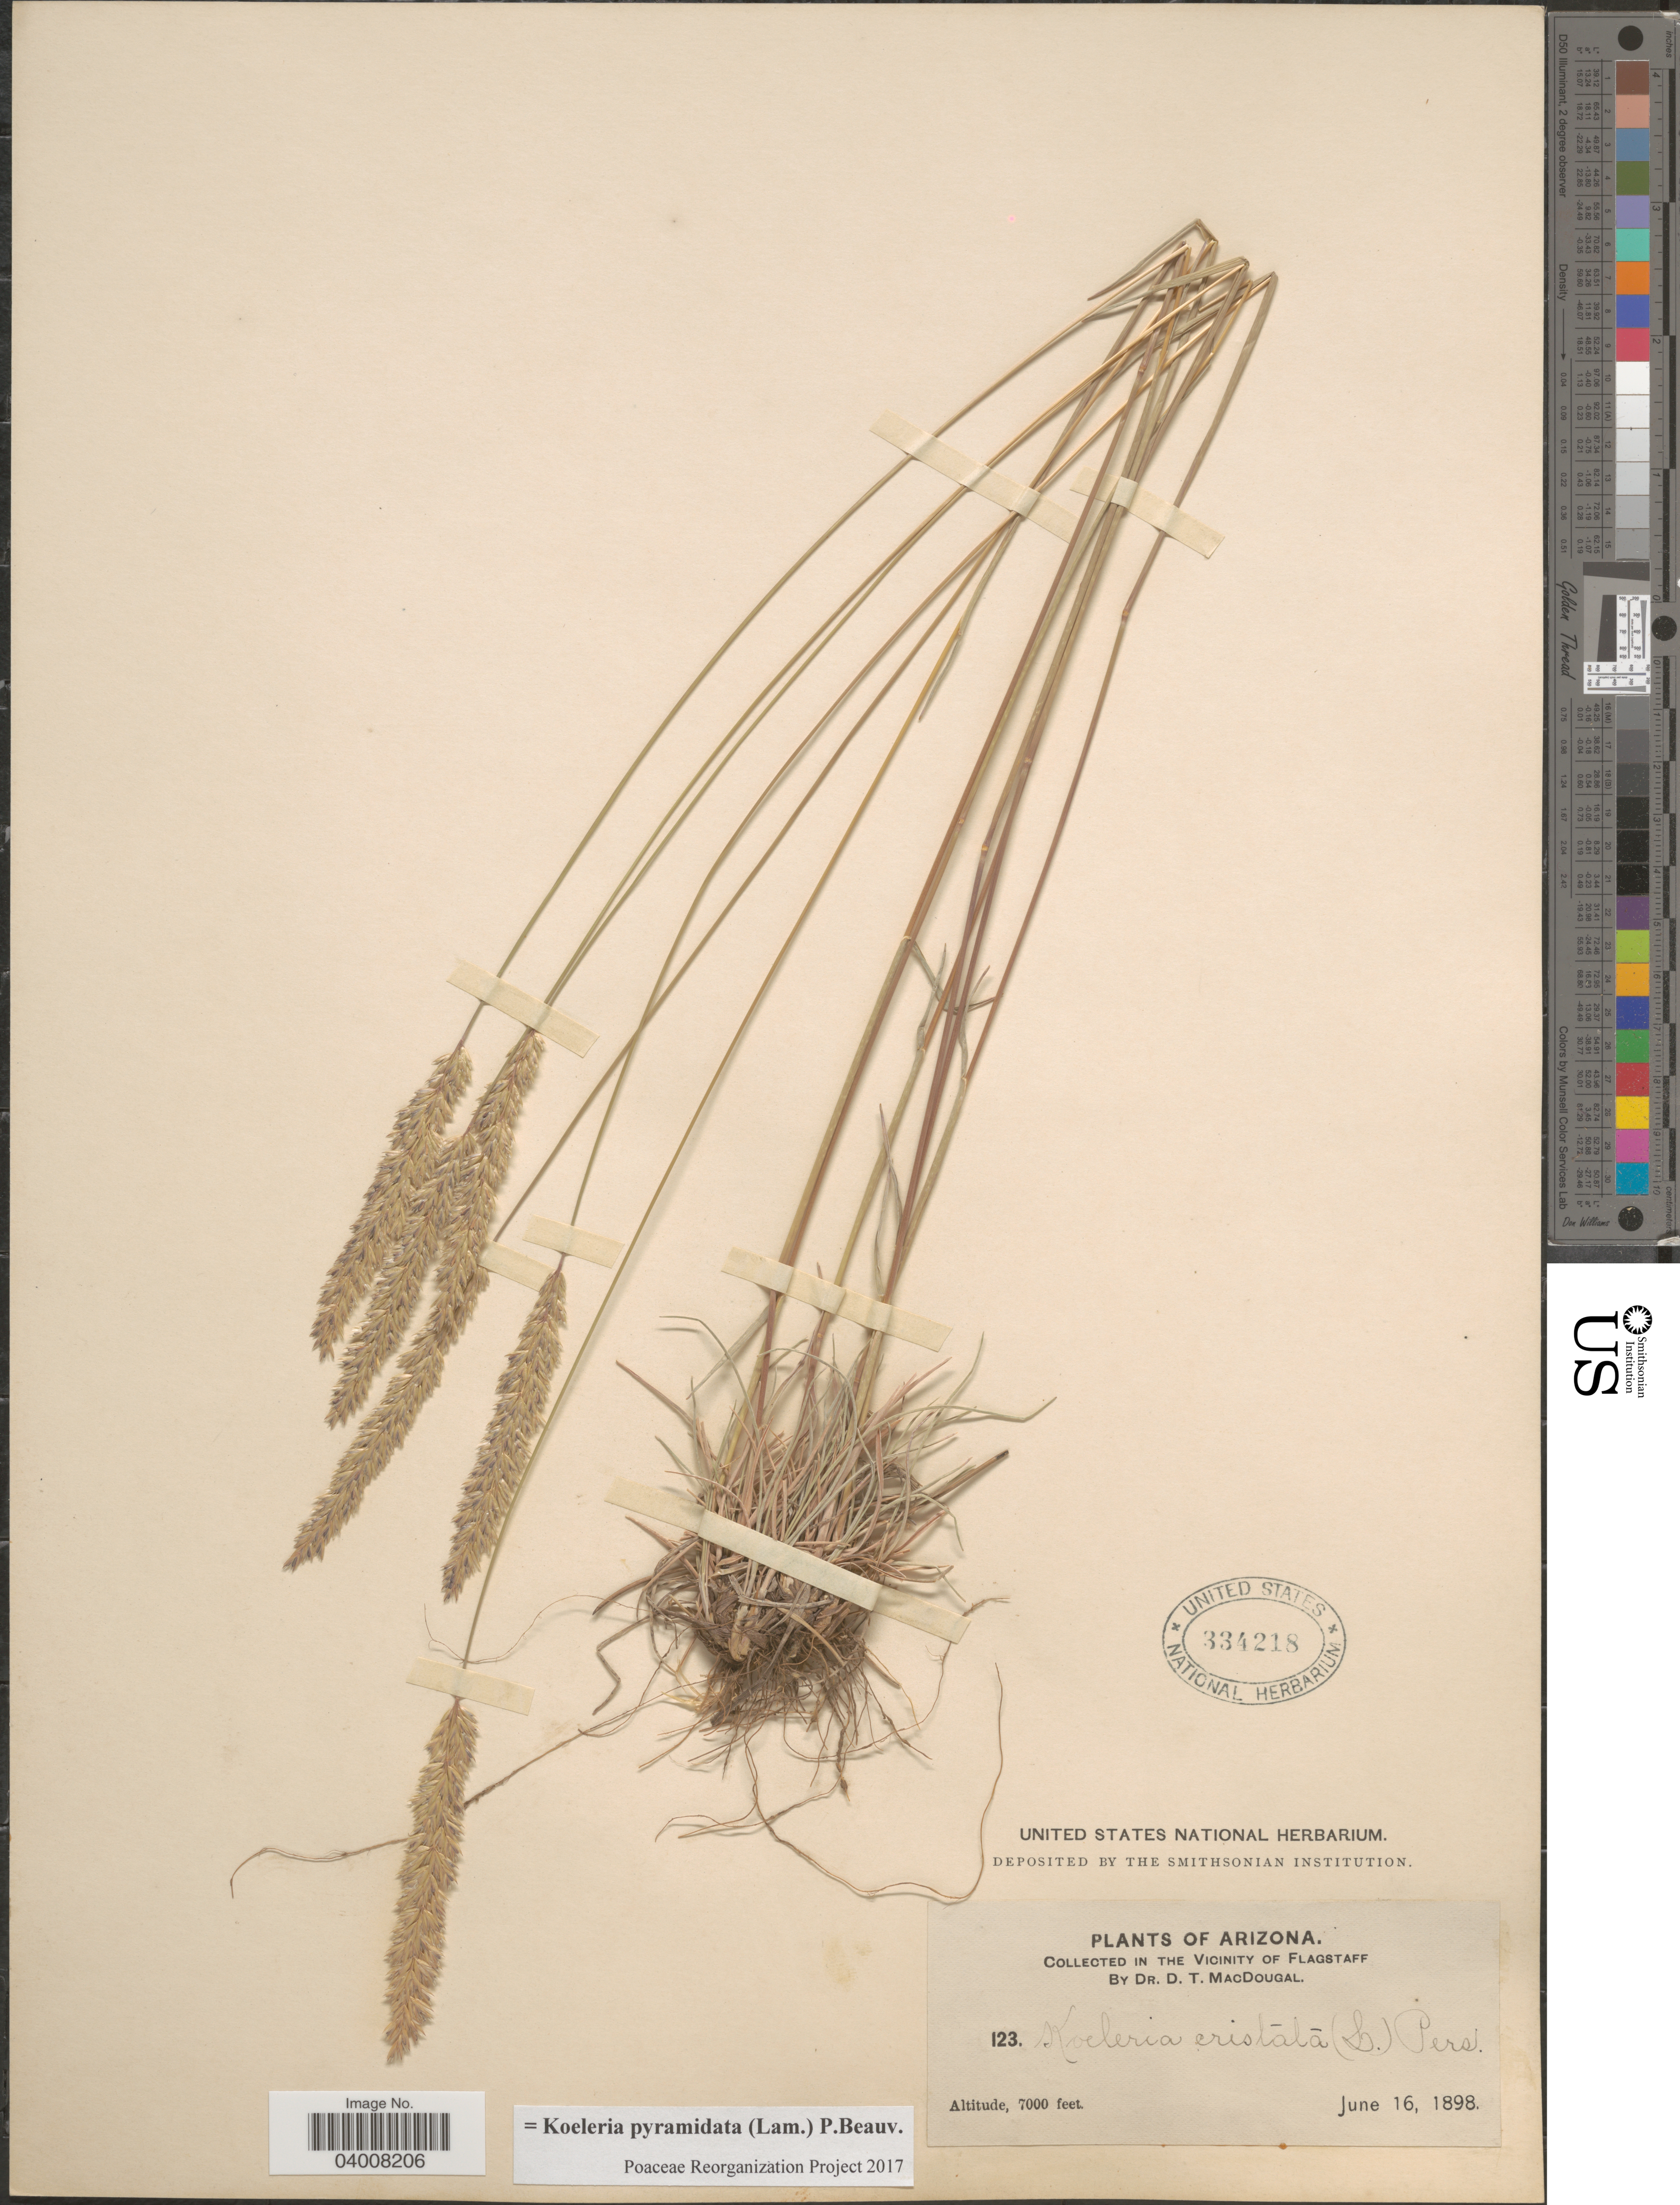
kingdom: Plantae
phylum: Tracheophyta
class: Liliopsida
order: Poales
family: Poaceae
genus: Koeleria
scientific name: Koeleria pyramidata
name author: (Lam.) P. Beauv.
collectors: D. T. MacDougal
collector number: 123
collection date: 1898-06-16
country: United States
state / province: Arizona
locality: In the Vicinity of Flagstaff.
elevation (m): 2134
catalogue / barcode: US 334218